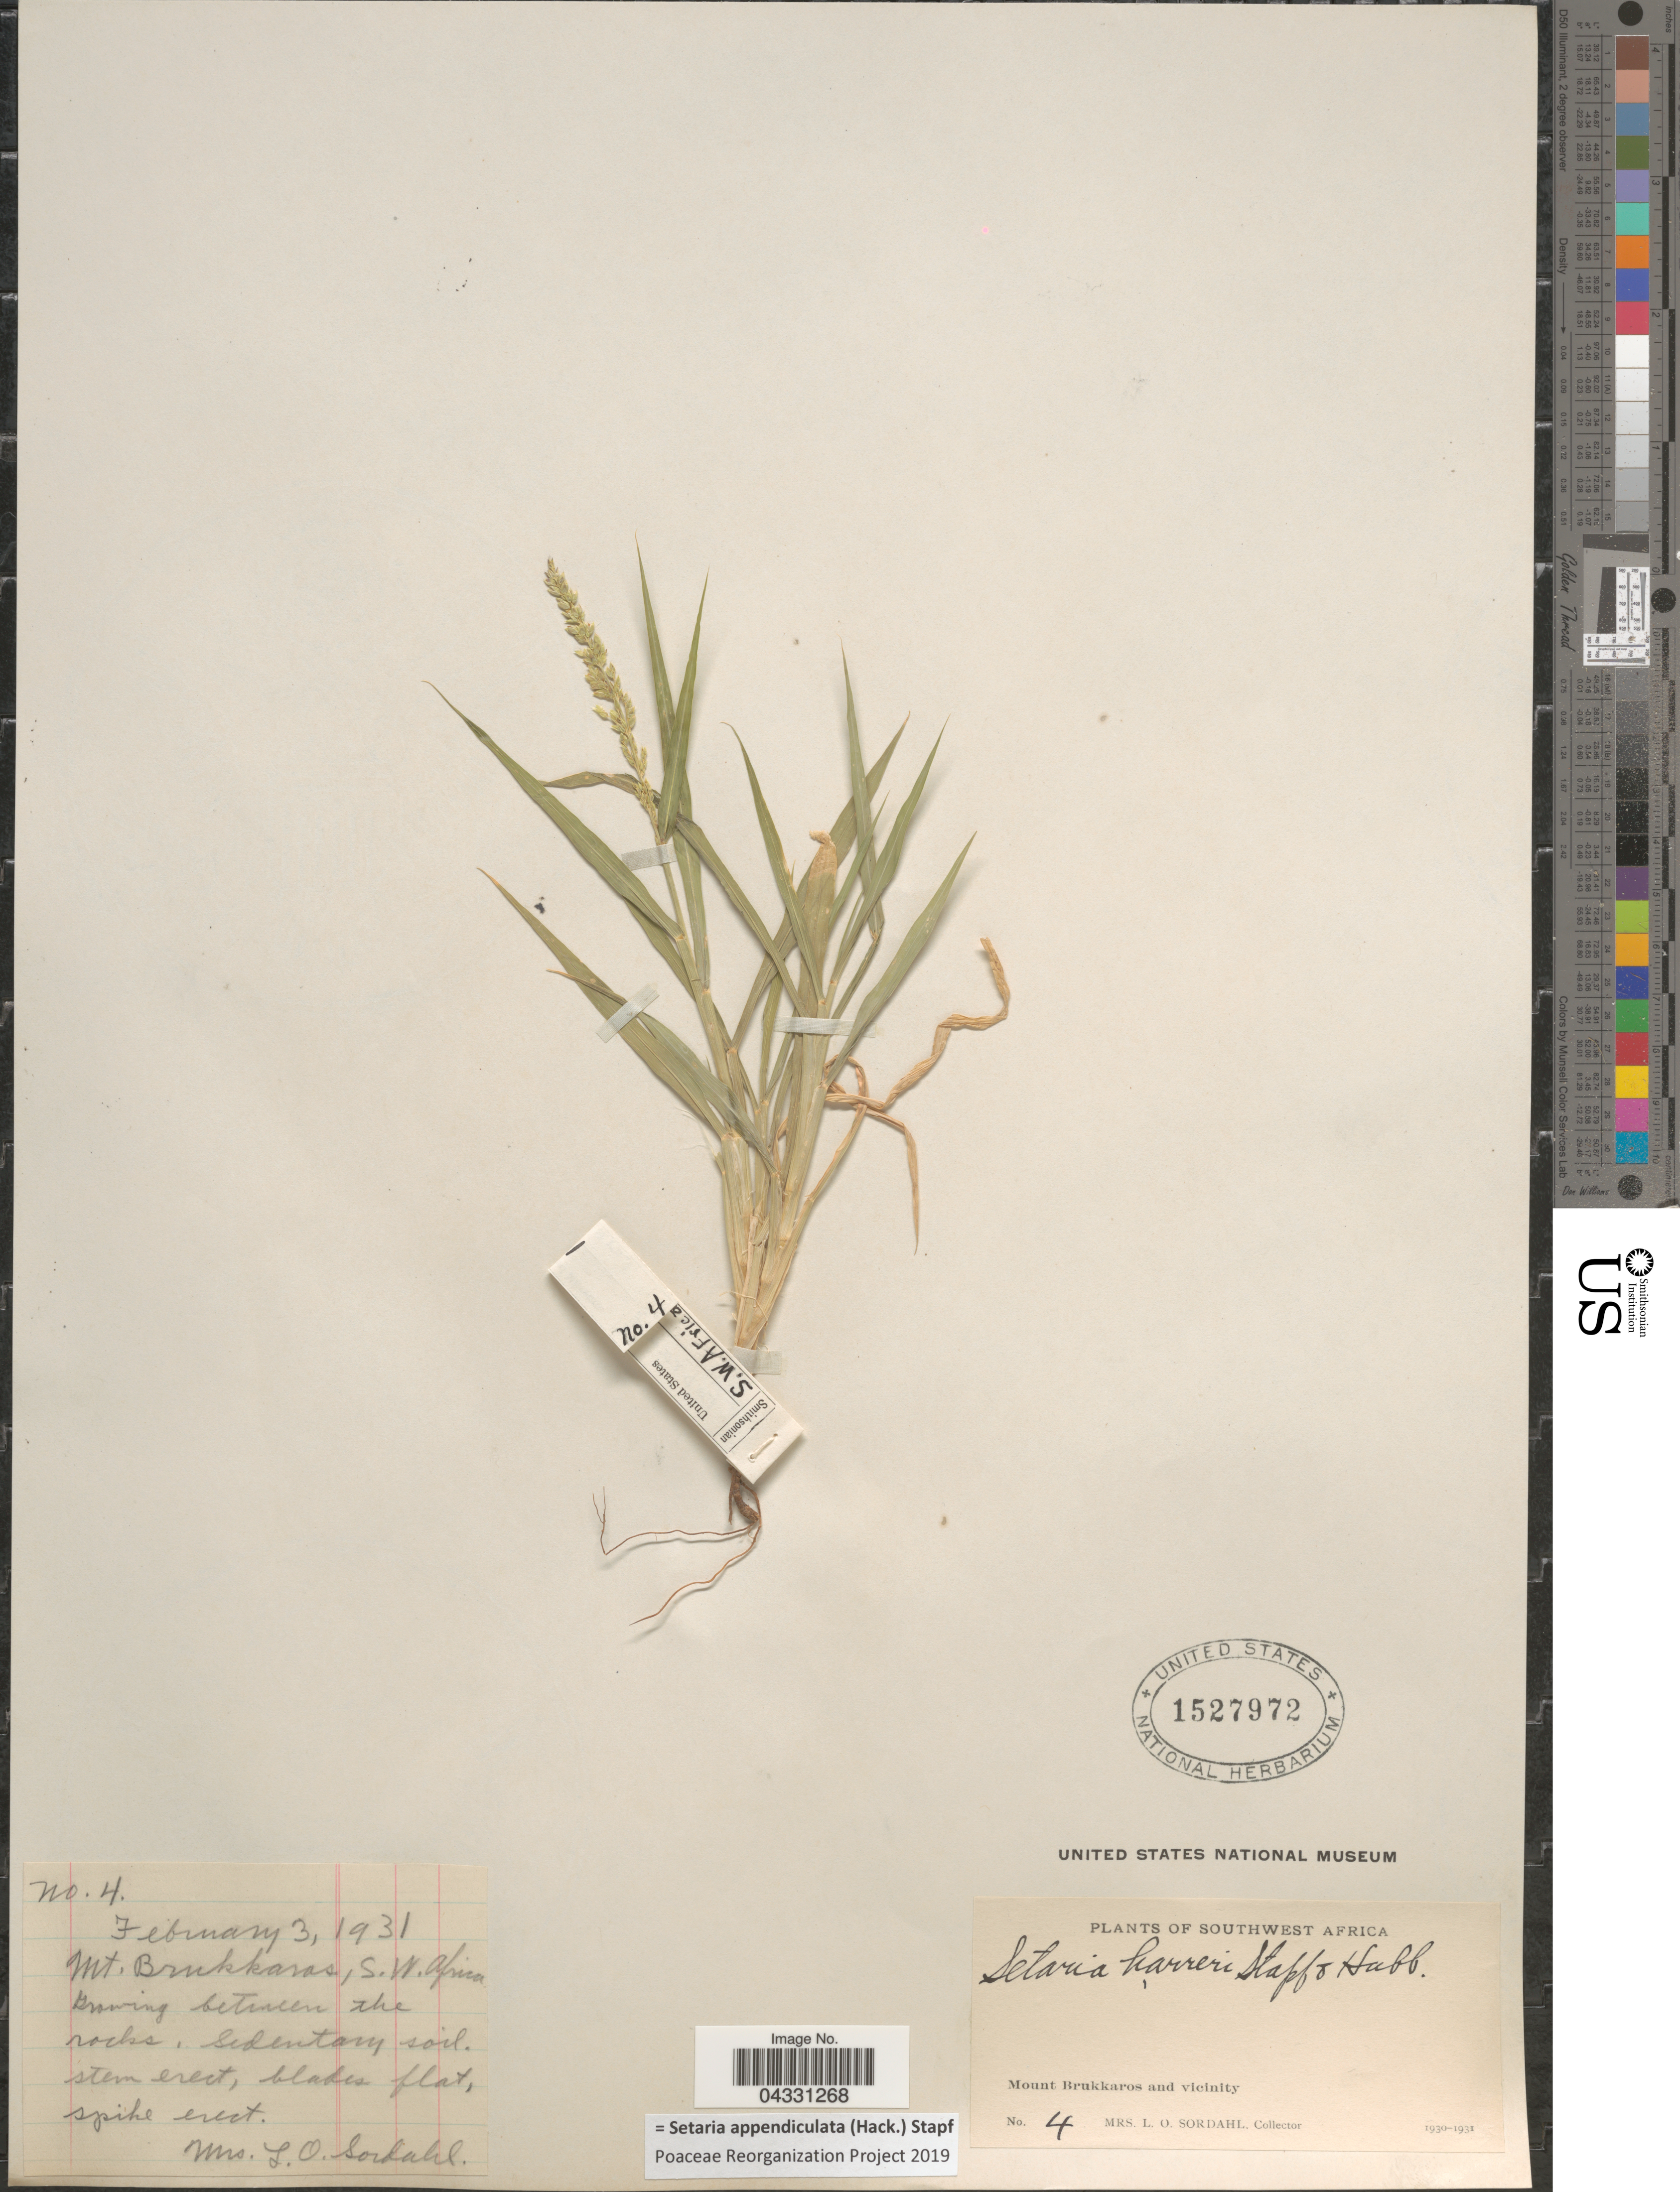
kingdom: Plantae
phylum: Tracheophyta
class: Liliopsida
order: Poales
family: Poaceae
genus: Setaria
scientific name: Setaria appendiculata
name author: (Hack.) Stapf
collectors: L. Sordahl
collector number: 4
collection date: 1931-02-03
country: Namibia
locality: Mt. Brukkaros and vicinity. S.W. Africa. Growing between the rocks.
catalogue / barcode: US 1527972